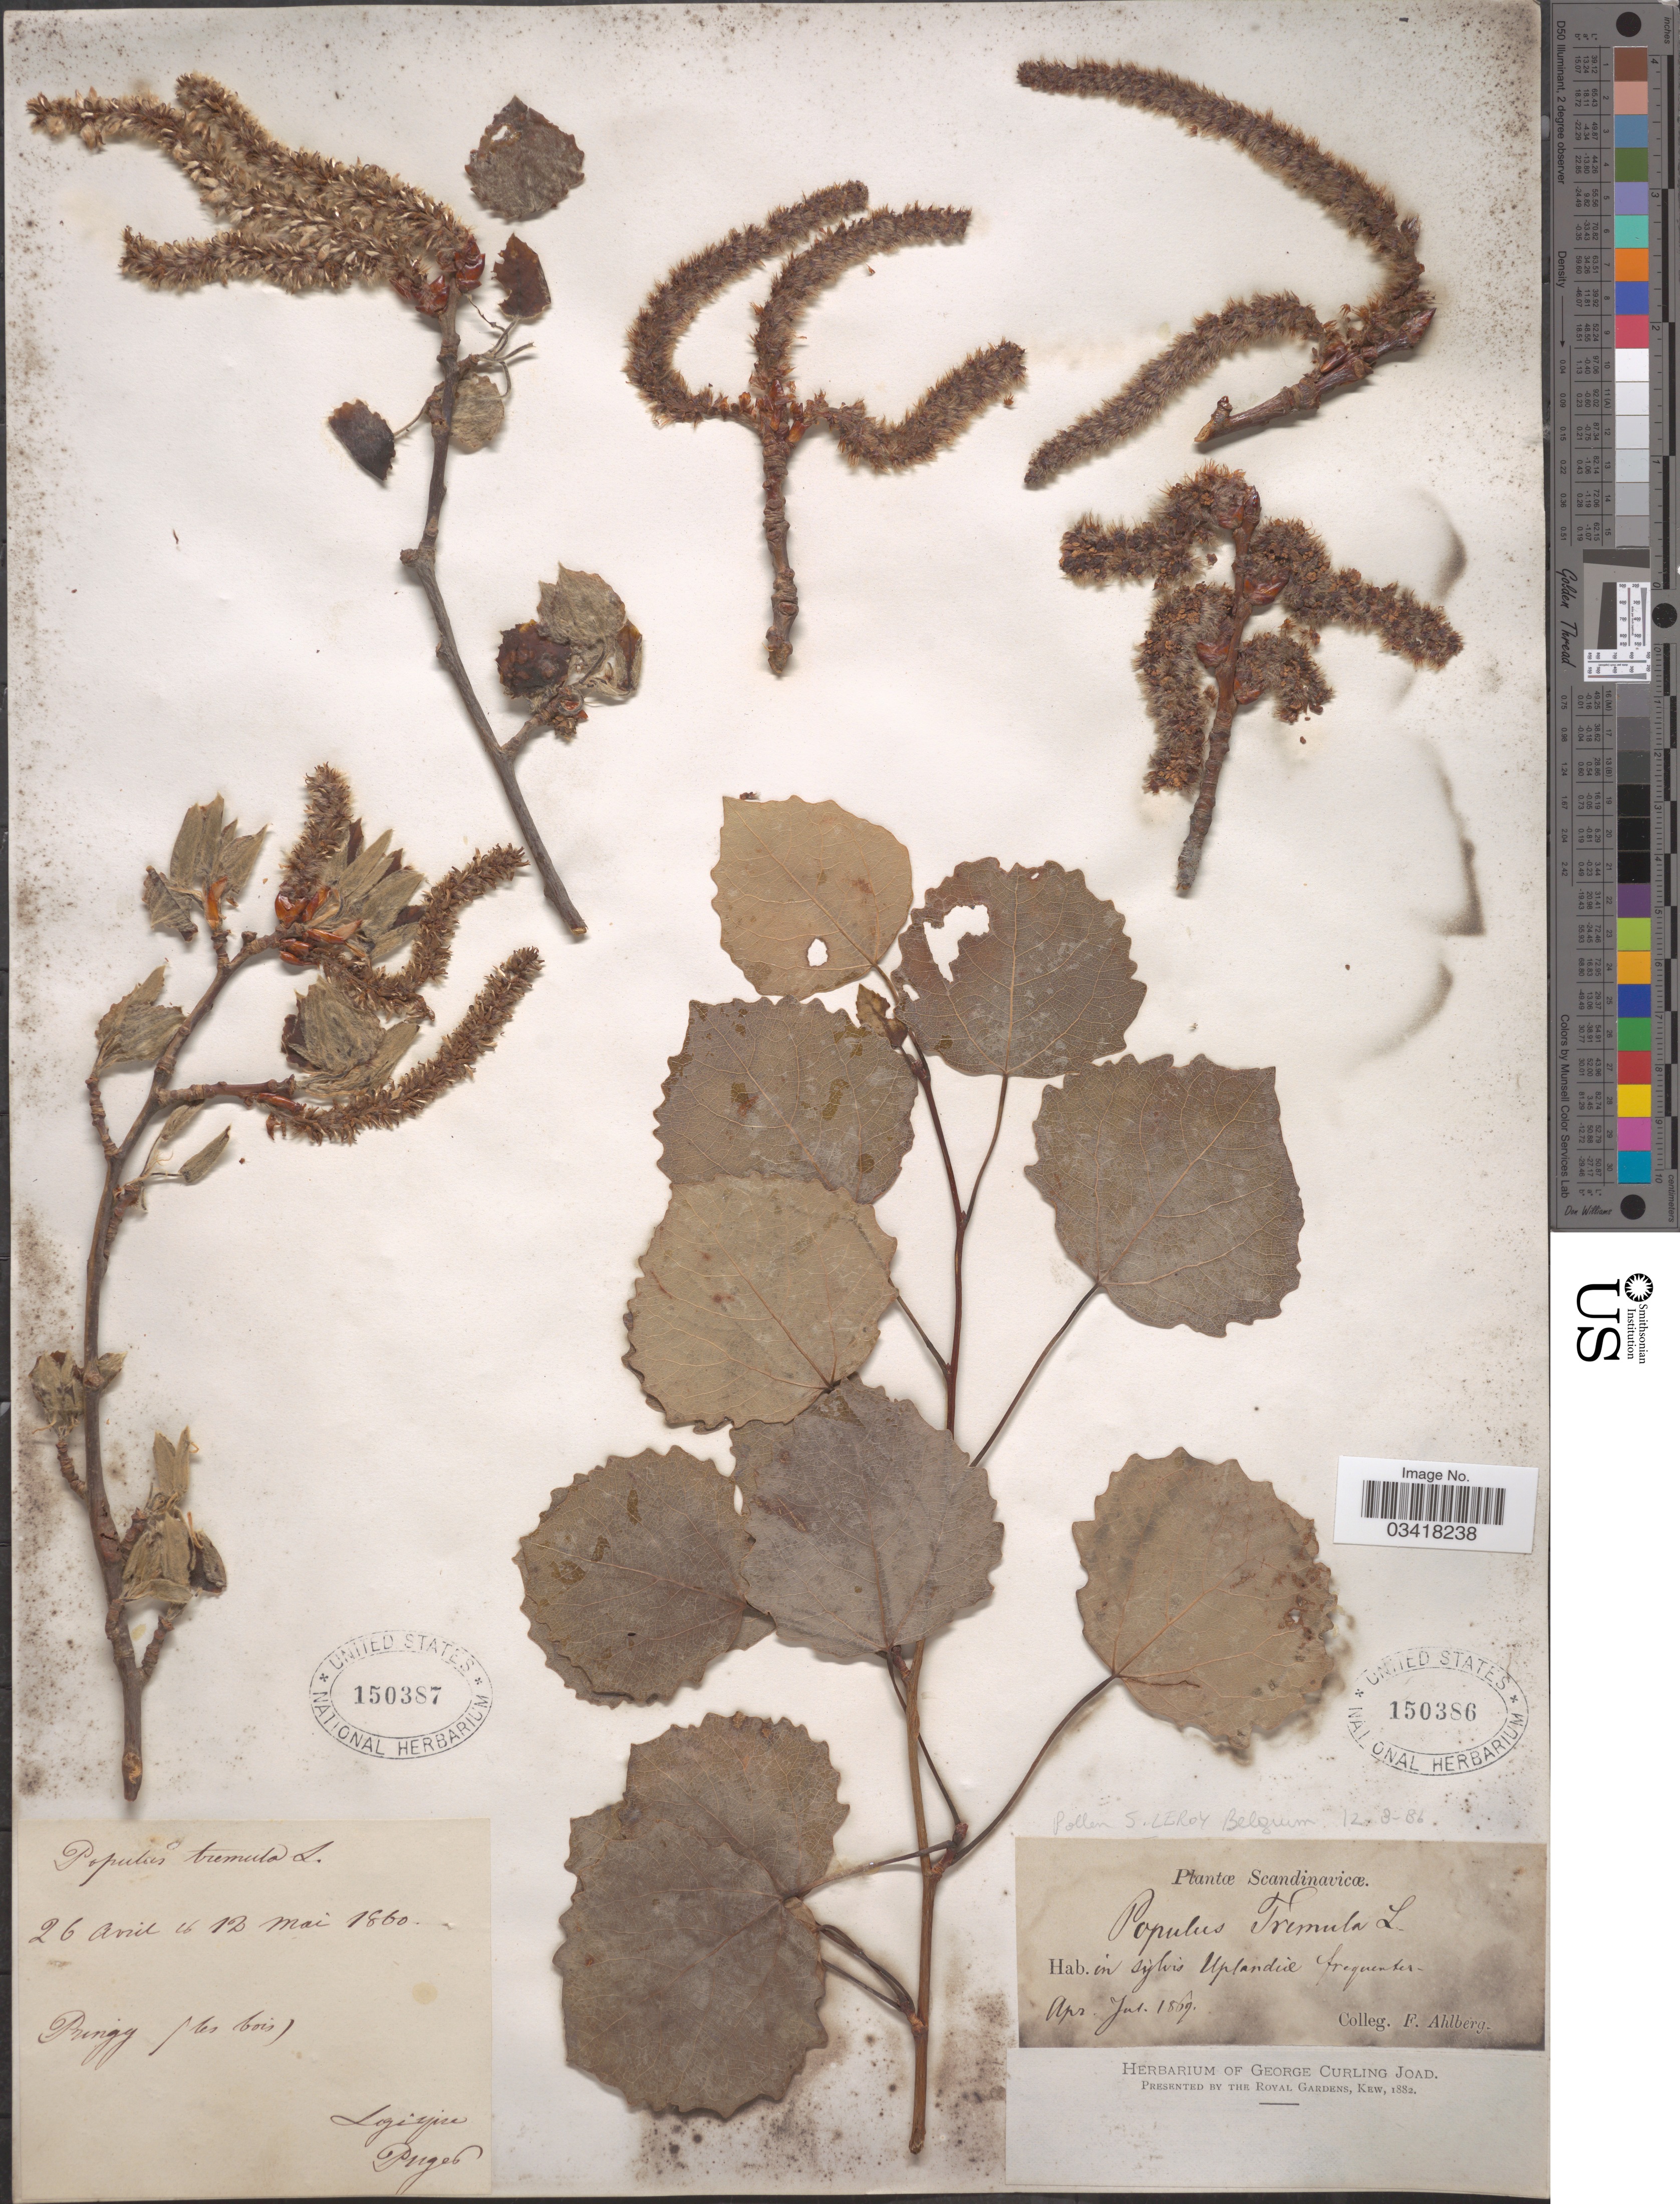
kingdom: Plantae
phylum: Tracheophyta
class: Magnoliopsida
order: Malpighiales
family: Salicaceae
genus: Populus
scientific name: Populus tremula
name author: L.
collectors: F. Ahlberg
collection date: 1869-04/1869-07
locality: Scandinavicæ.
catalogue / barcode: US 150386-2